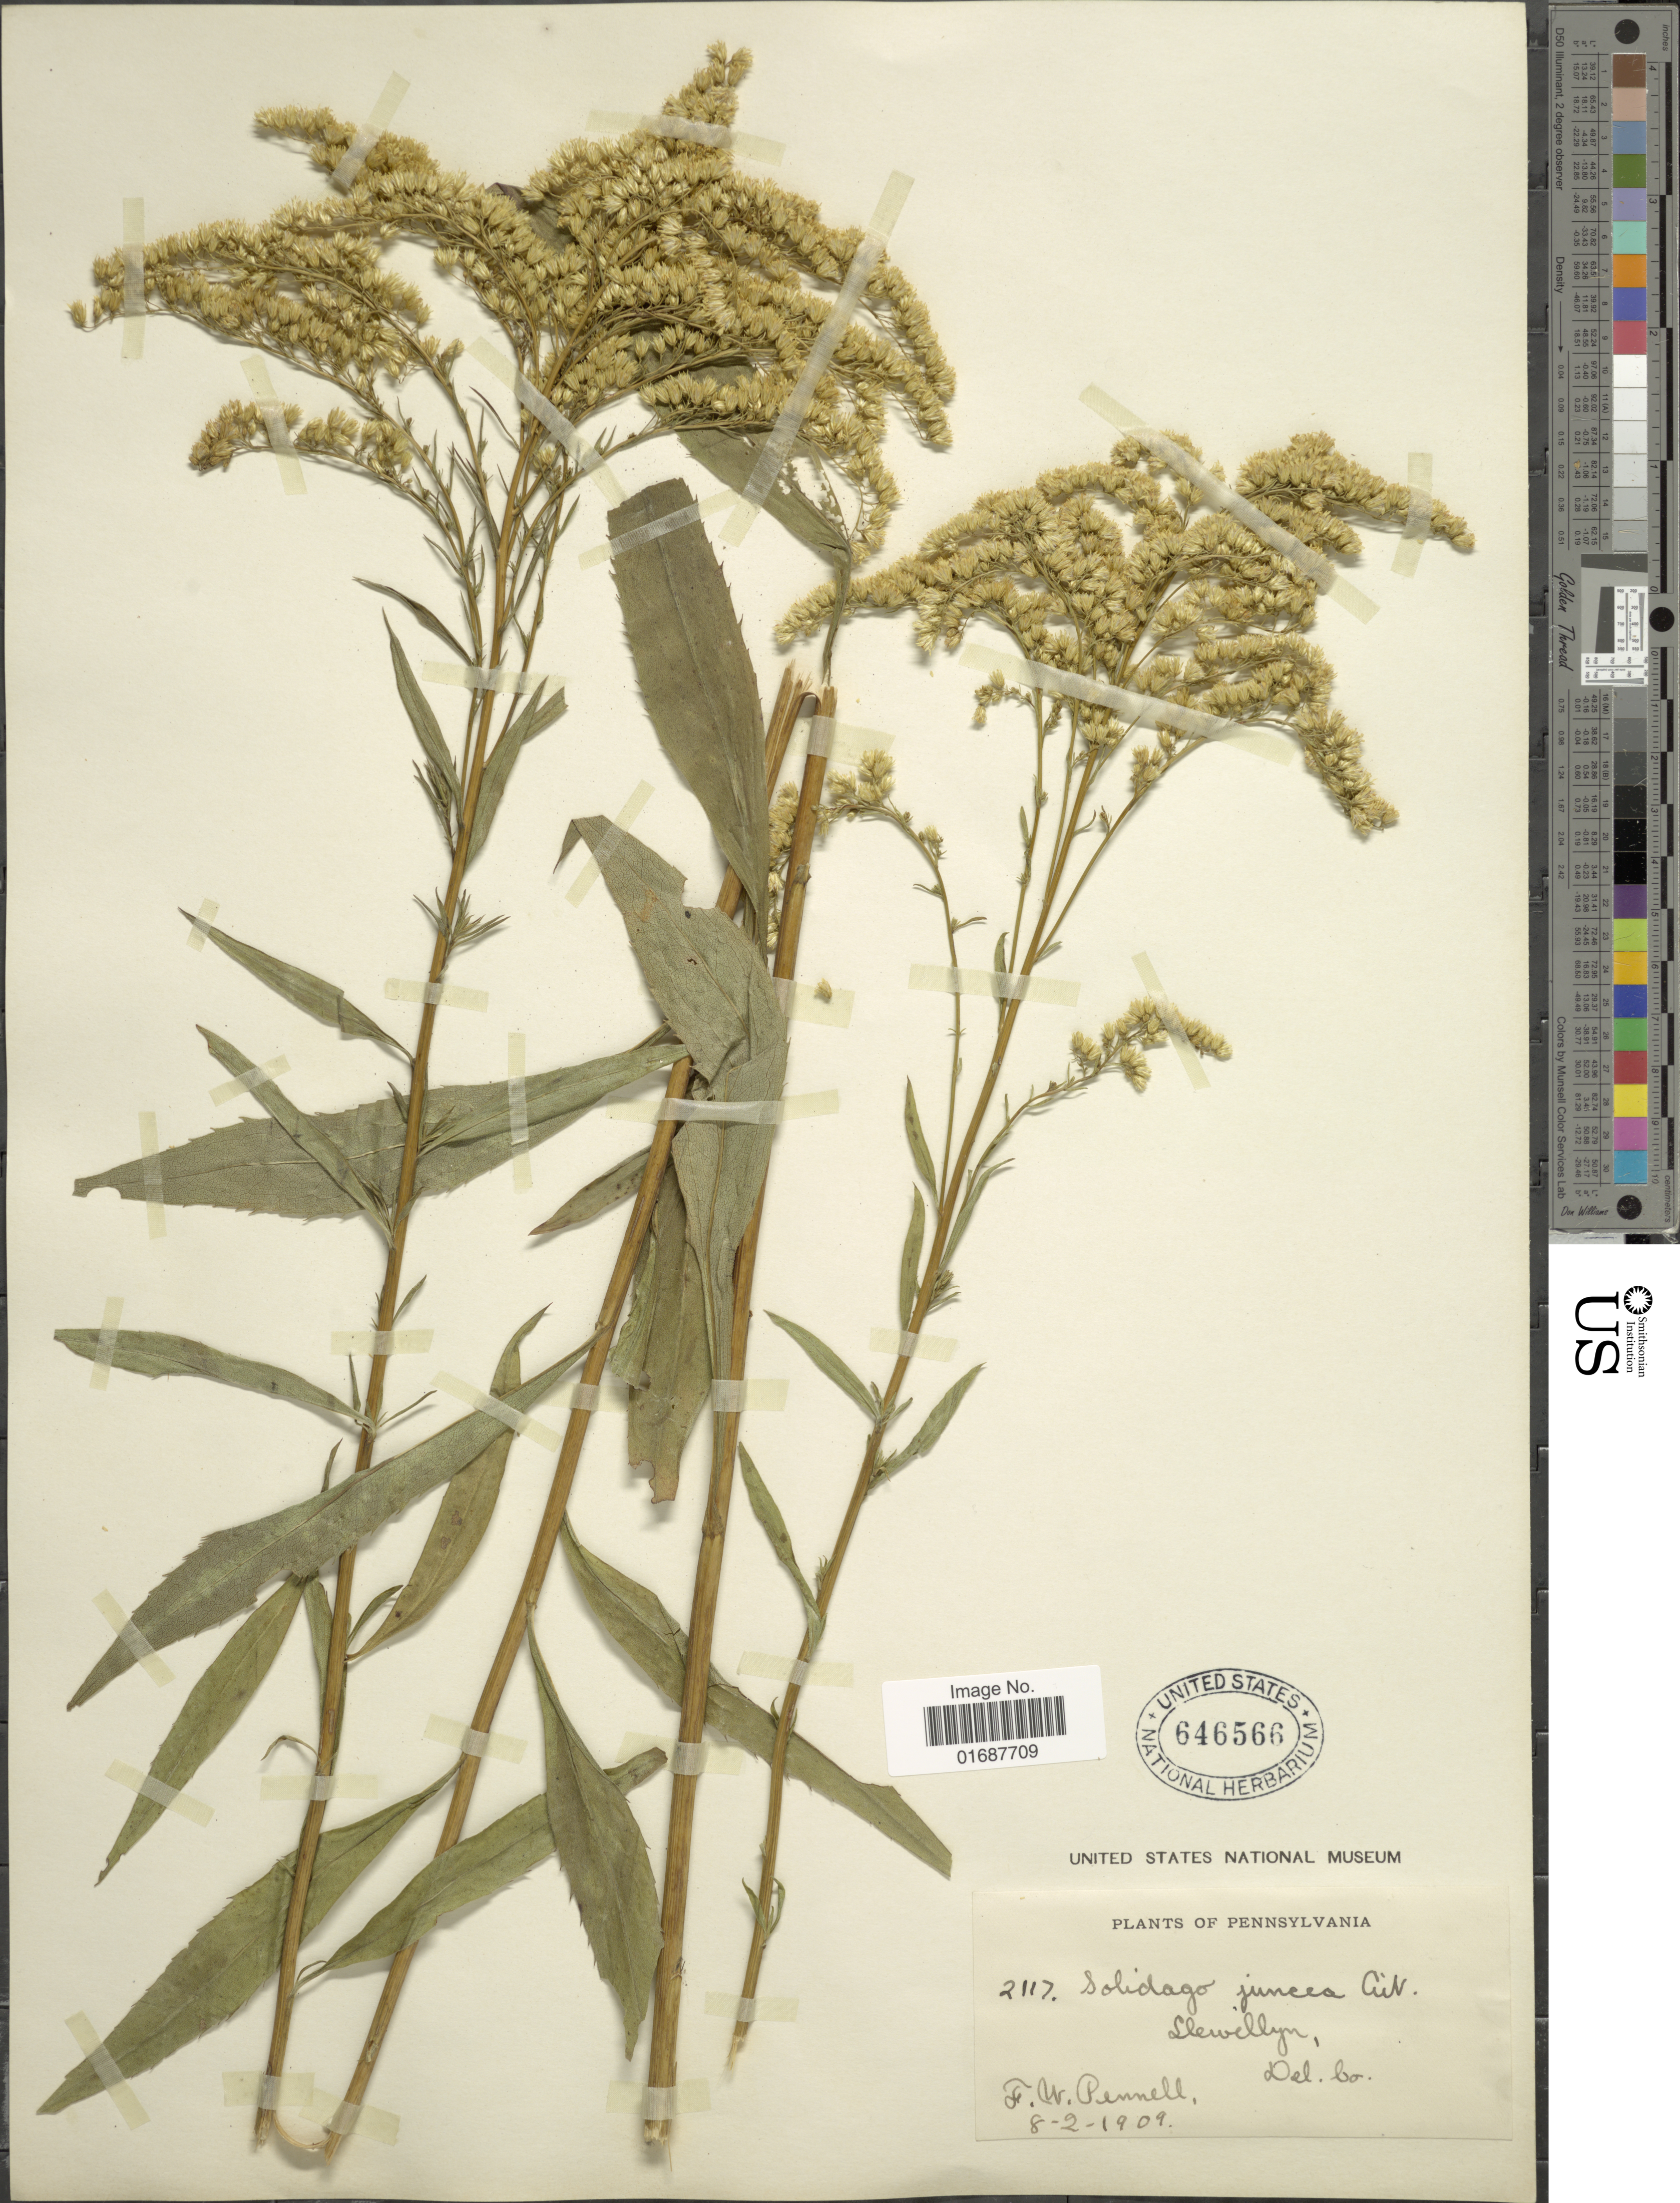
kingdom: Plantae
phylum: Tracheophyta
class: Magnoliopsida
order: Asterales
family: Asteraceae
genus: Solidago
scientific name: Solidago juncea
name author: Aiton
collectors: F. W. Pennell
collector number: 2117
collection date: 1909-08-02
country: United States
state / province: Pennsylvania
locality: Llewellyn, Del. Co.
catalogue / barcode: US 646566